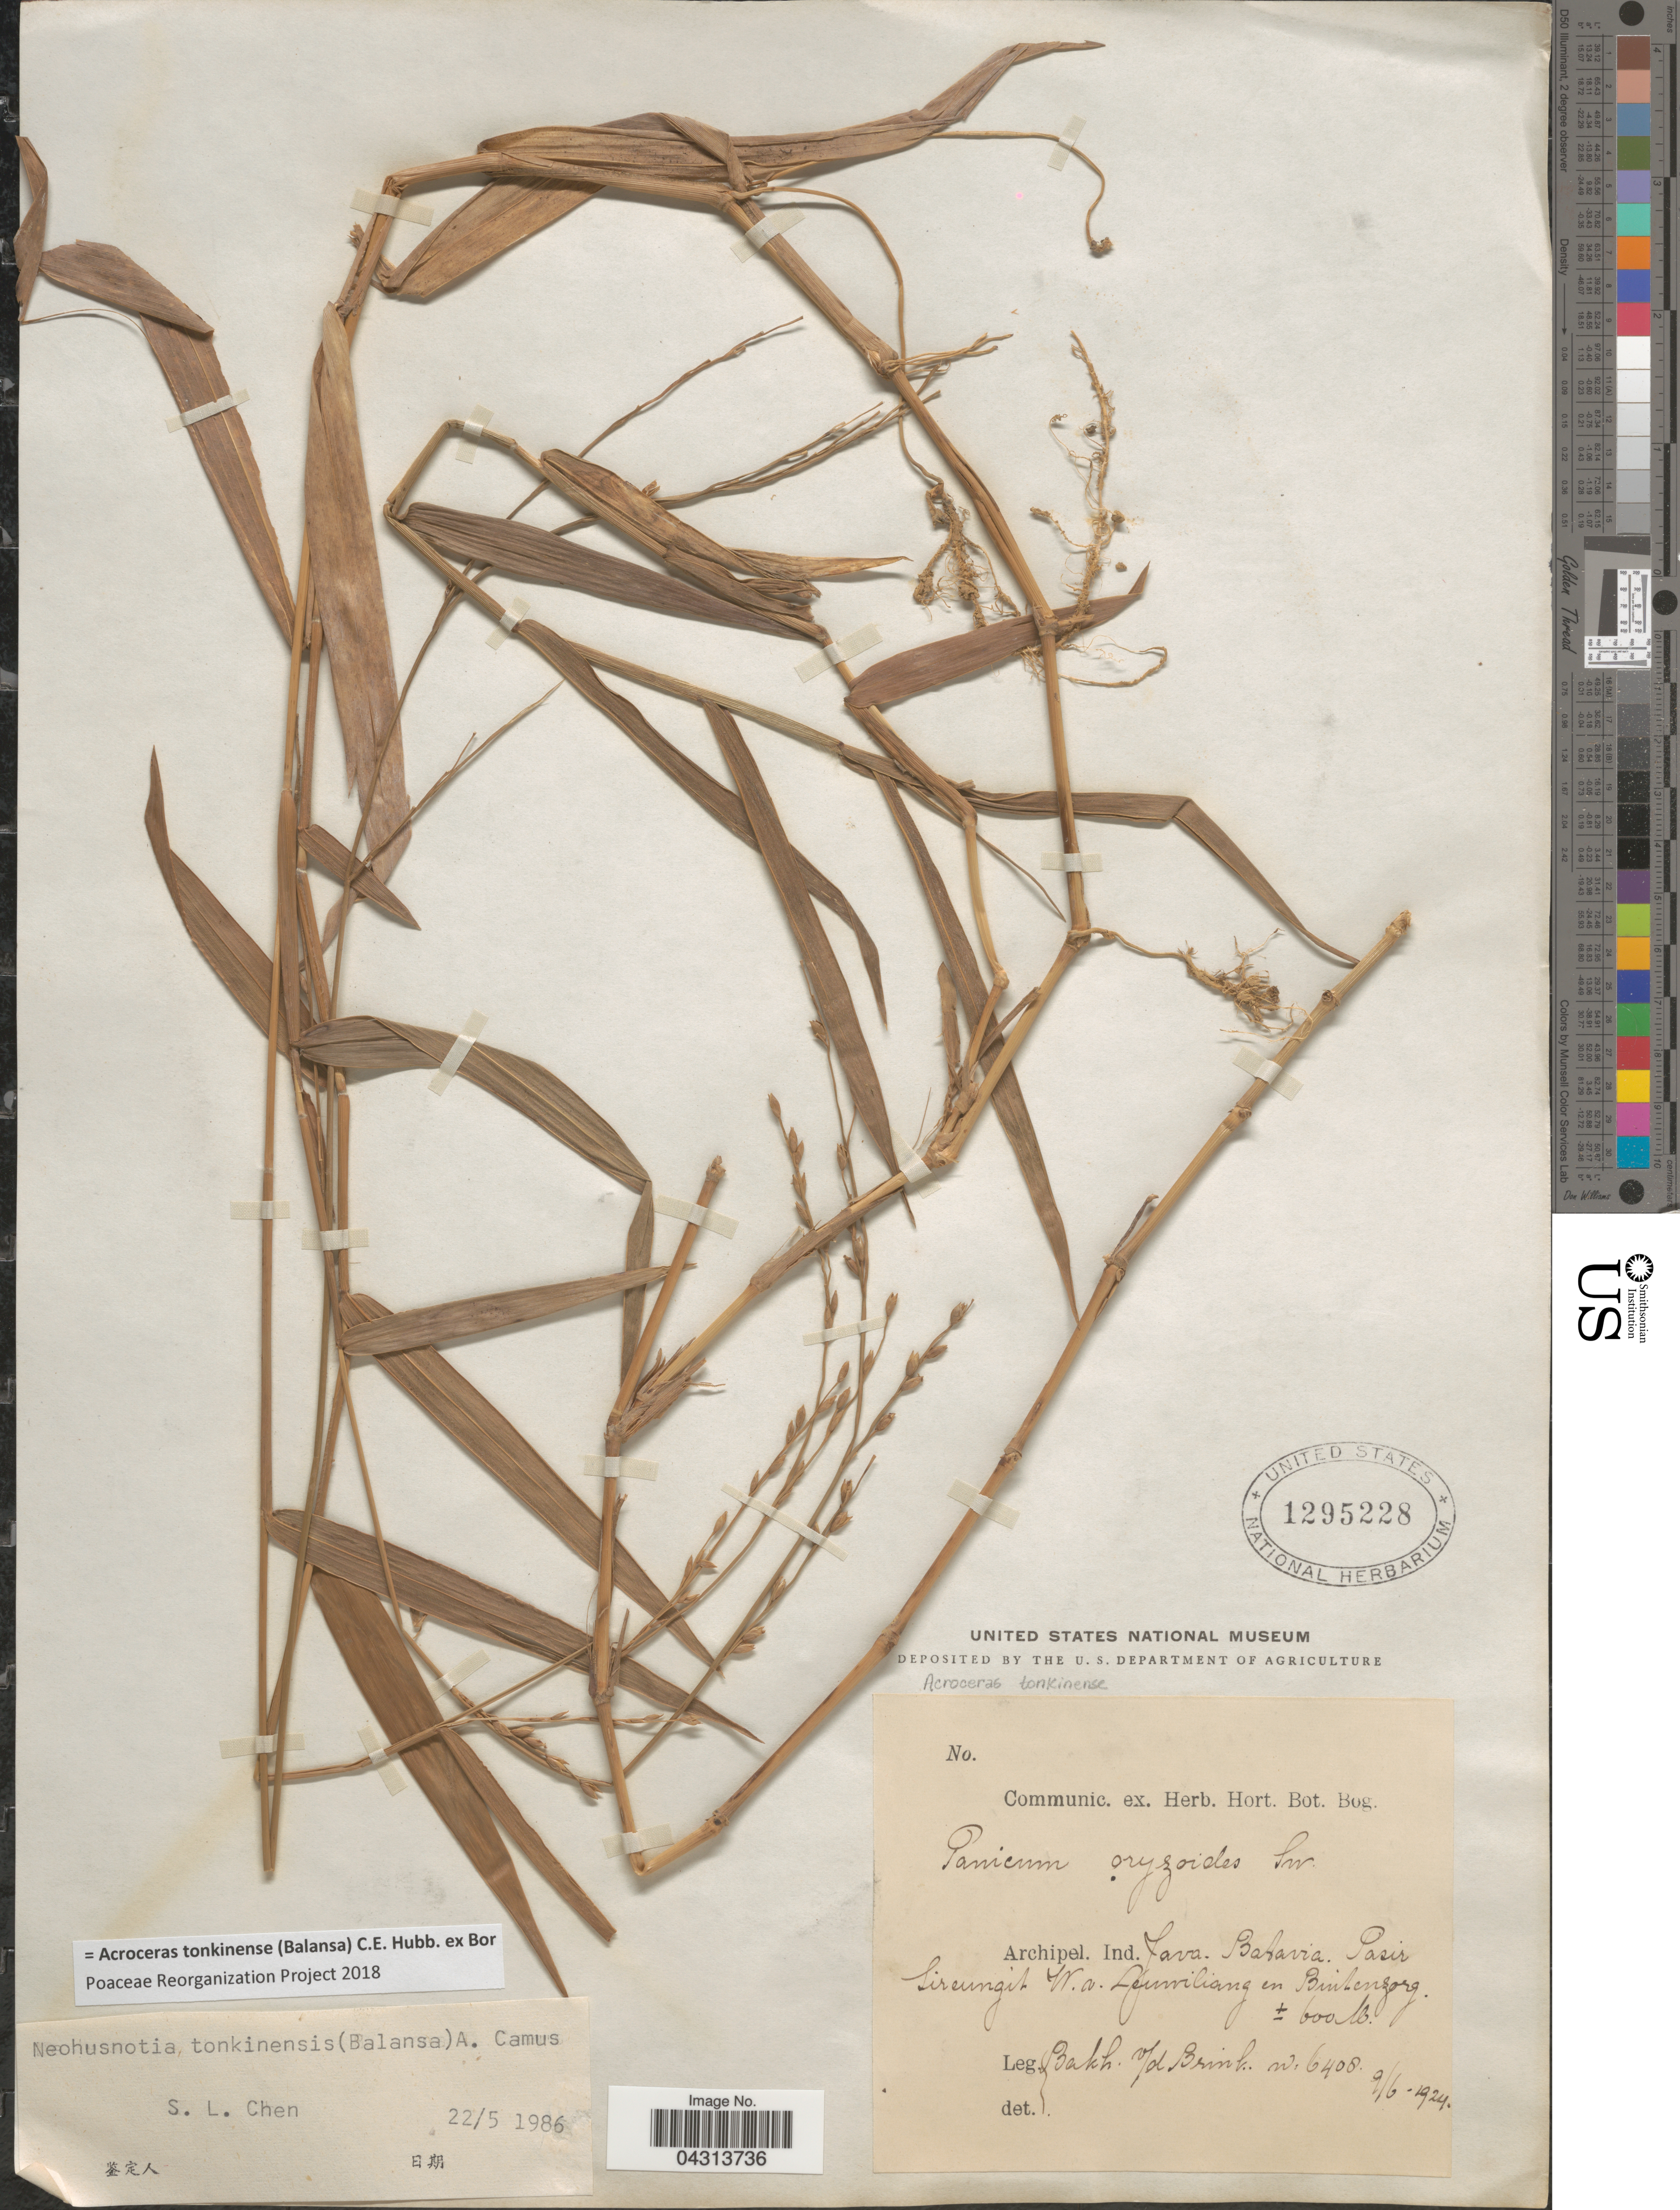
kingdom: Plantae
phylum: Tracheophyta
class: Liliopsida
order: Poales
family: Poaceae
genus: Acroceras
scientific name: Acroceras tonkinense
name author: (Balansa) C.E. Hubb. ex Bor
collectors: R. C. Bakhuizen van den Brink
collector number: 6408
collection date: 1924-06-09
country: Indonesia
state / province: Java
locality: Archipel. Ind. Java- Batavia. Pasir Sireungit W. a. Leuwiliang en Buitenzorg.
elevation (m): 600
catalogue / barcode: US 1295228